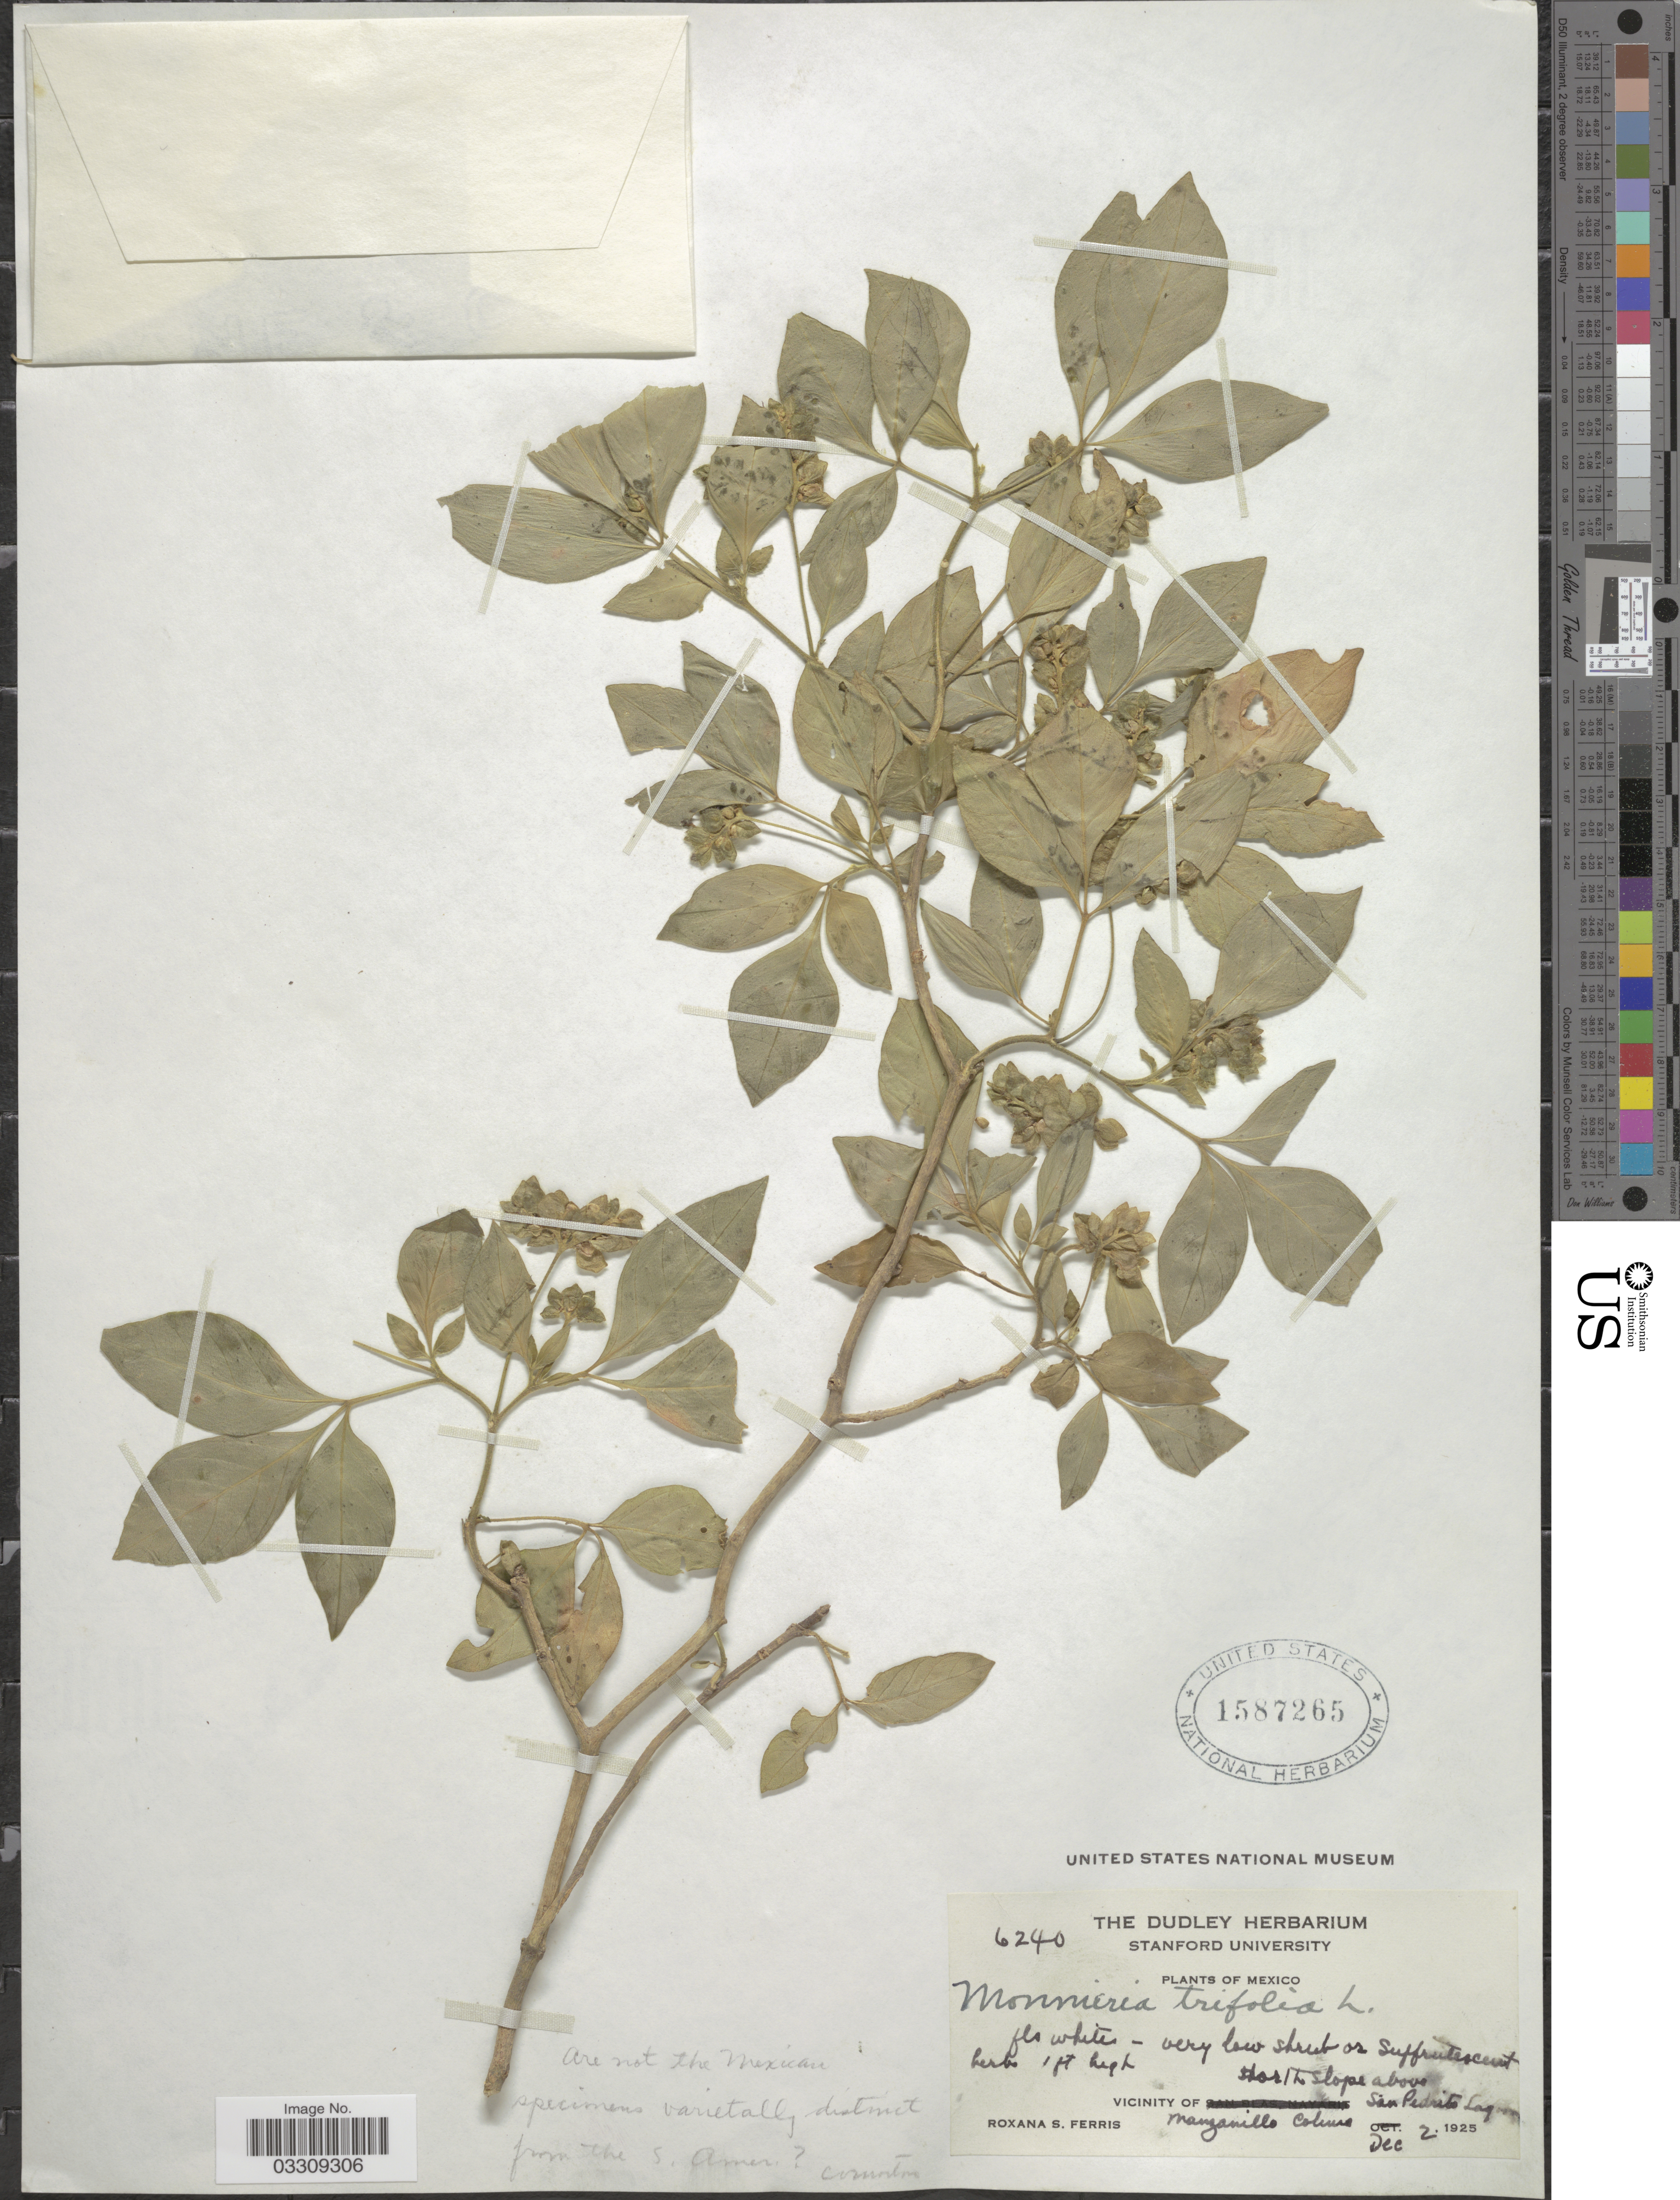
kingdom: Plantae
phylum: Tracheophyta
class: Magnoliopsida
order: Sapindales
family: Rutaceae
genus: Ertela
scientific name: Ertela trifolia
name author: (L.) Kuntze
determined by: Strong, Mark T., (BOT), Smithsonian Institution - National Museum of Natural History (UNITED STATES)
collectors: R. S. Ferris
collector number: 6240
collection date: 1925-12-02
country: Mexico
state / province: Colima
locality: North slope above San Pedrito Lagoon. Vicinity of Manzanillo.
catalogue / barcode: US 1587265